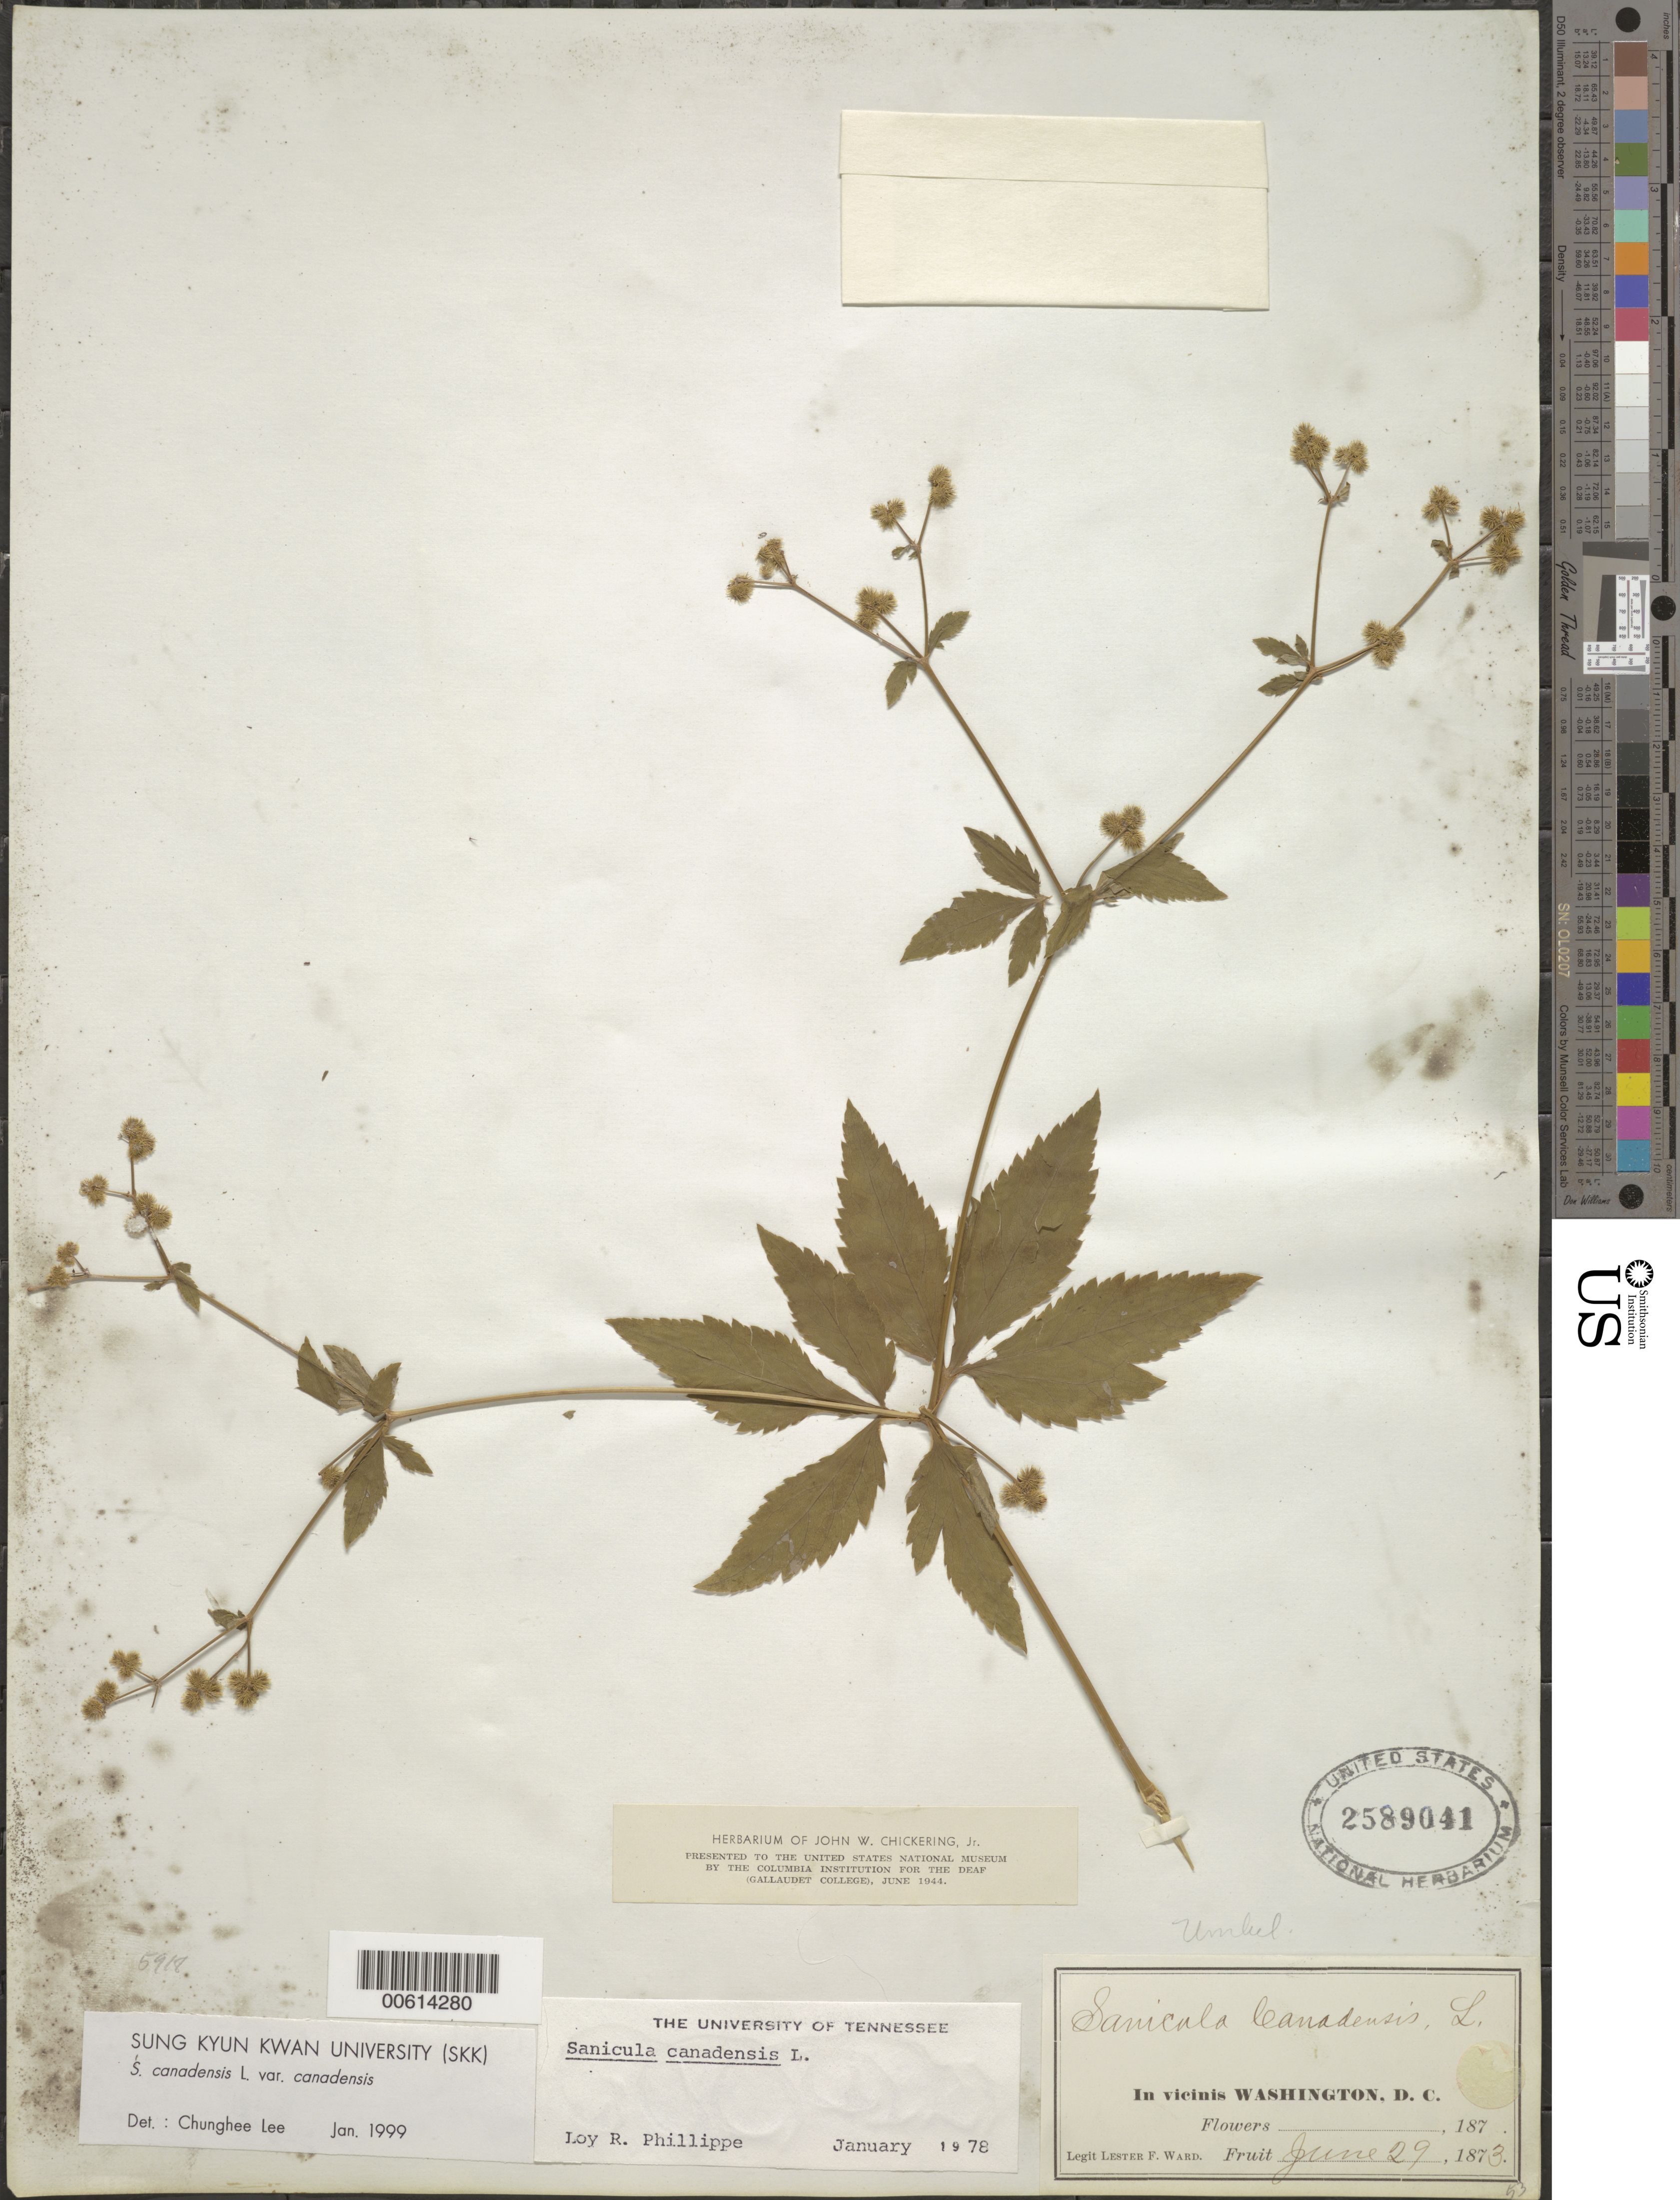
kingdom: Plantae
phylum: Tracheophyta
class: Magnoliopsida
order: Apiales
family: Apiaceae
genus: Sanicula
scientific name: Sanicula canadensis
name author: L.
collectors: L. F. Ward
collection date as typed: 29 Jun 1873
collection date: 1873-06-29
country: United States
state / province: District of Columbia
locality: Washington dc area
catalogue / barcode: US 2589041